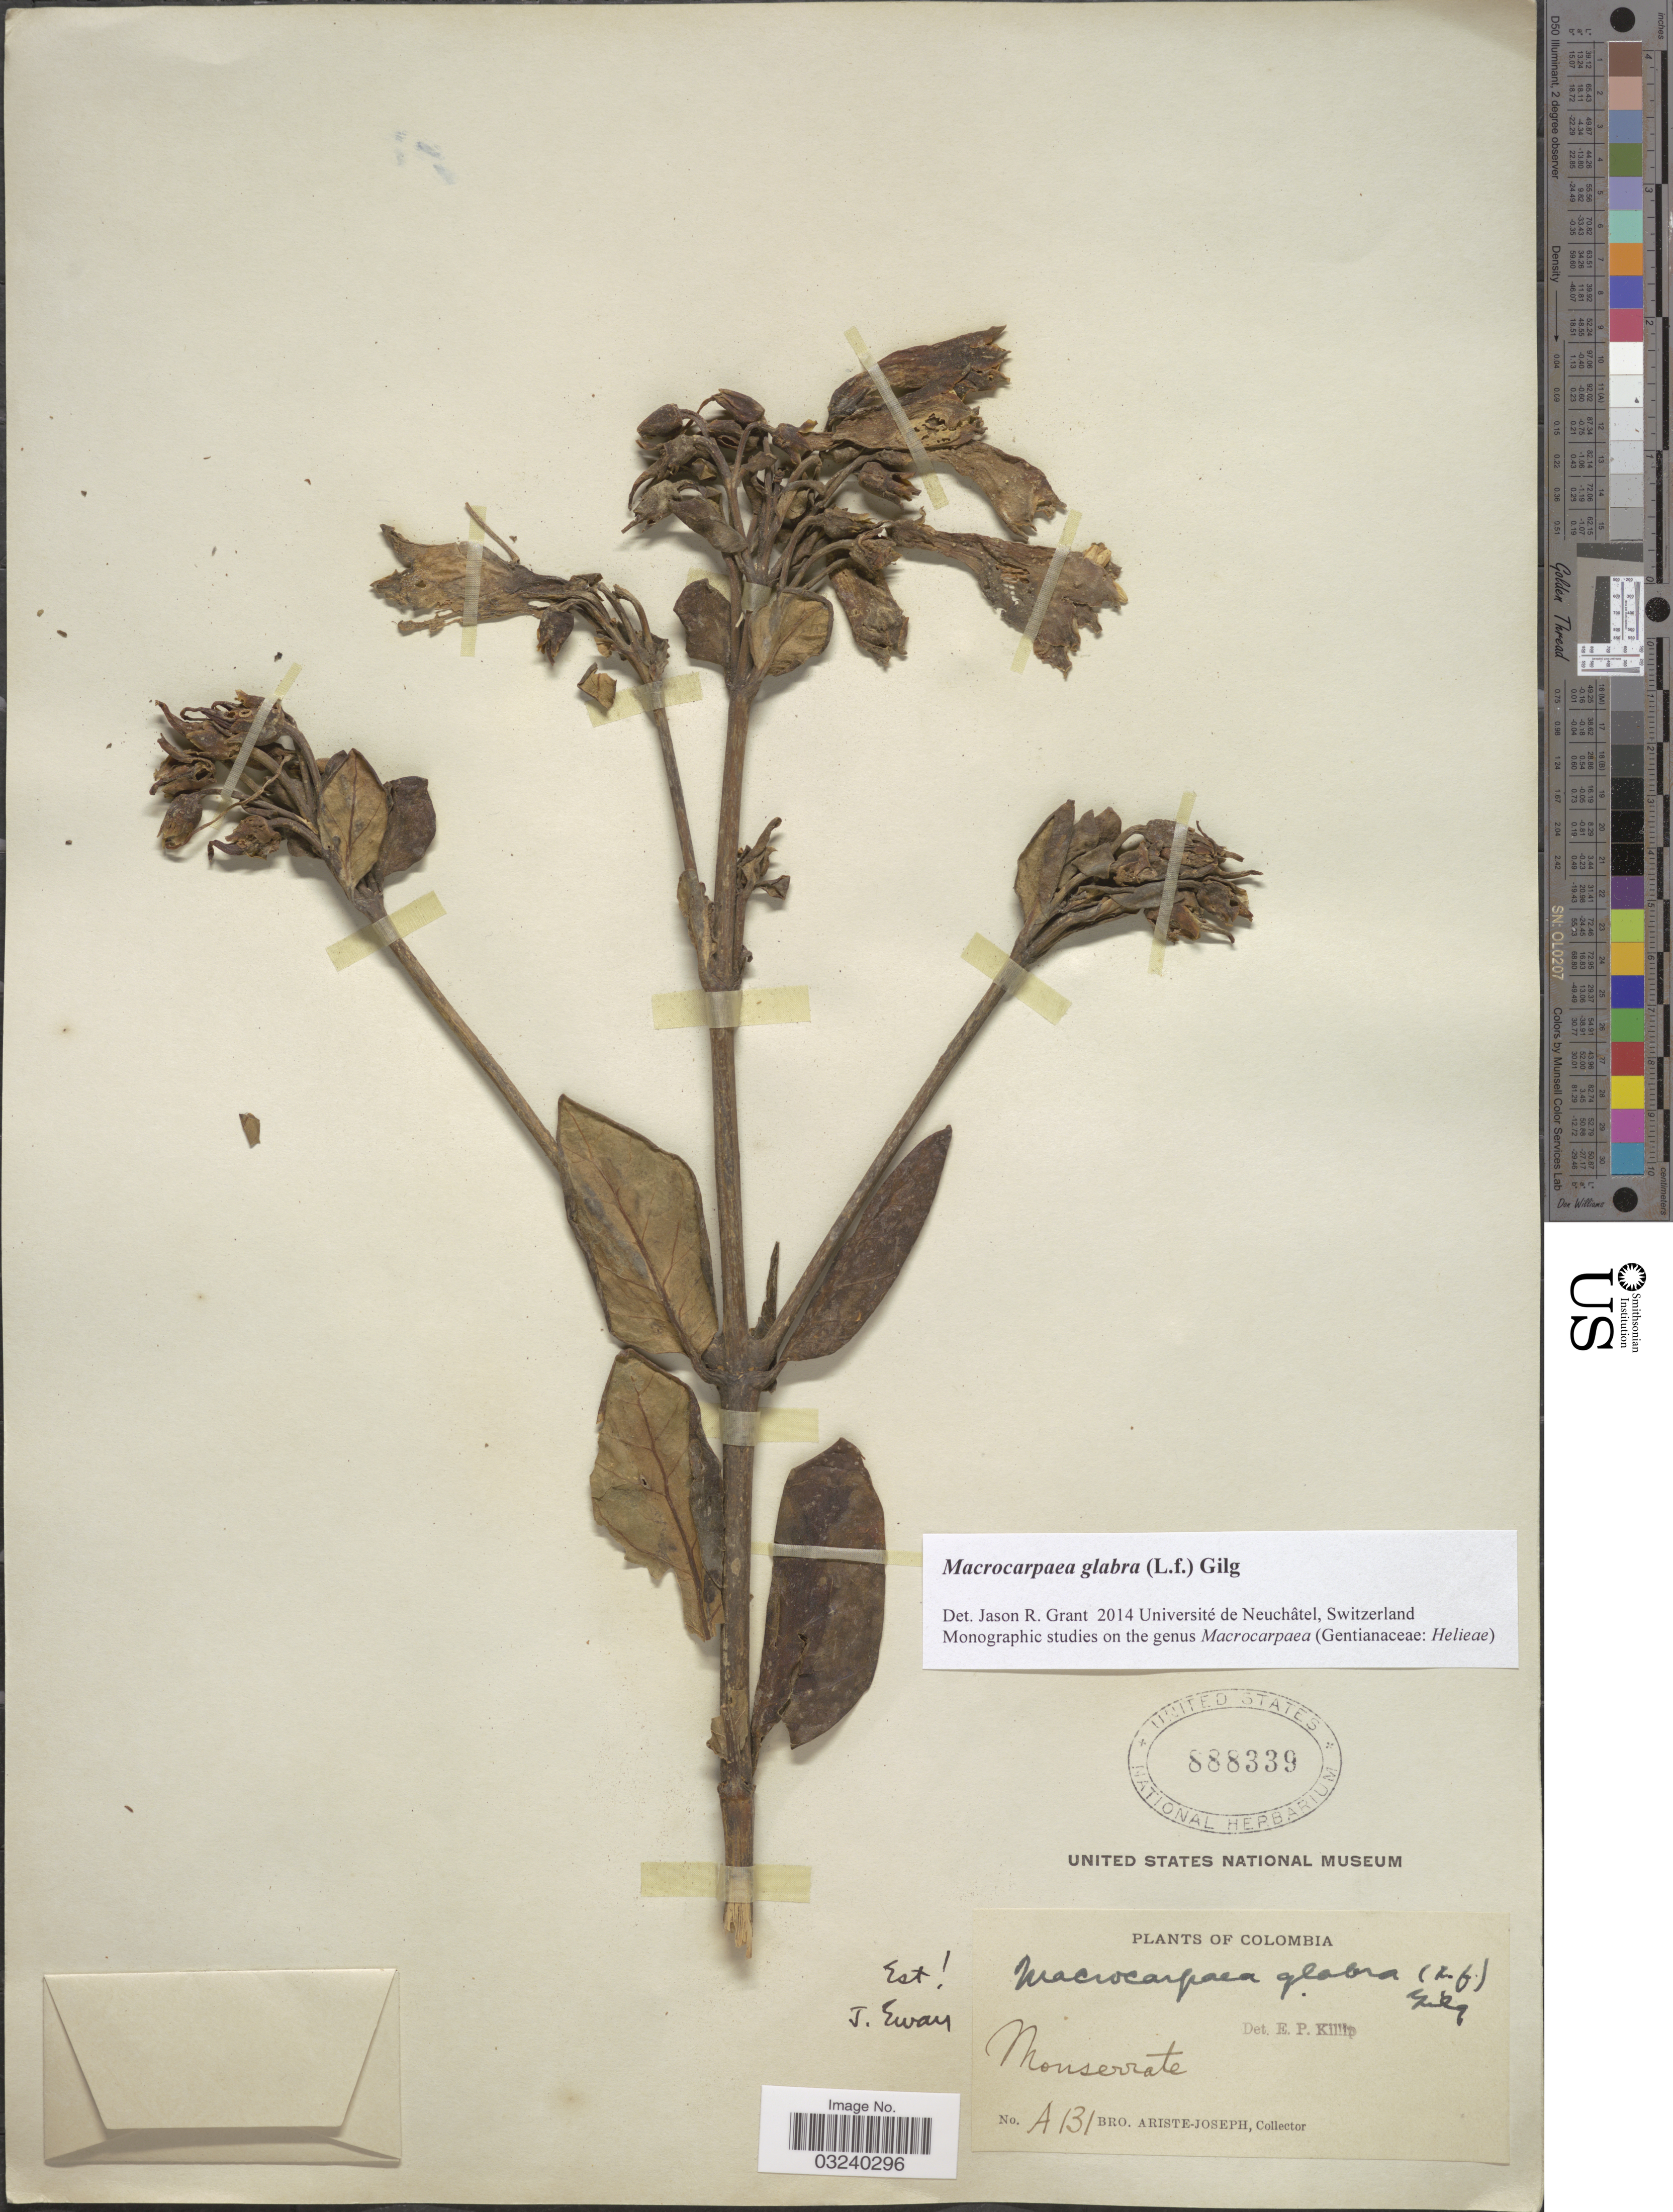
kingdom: Plantae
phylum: Tracheophyta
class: Magnoliopsida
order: Gentianales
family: Gentianaceae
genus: Macrocarpaea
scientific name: Macrocarpaea glabra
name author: (L. f.) Gilg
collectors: Bro. Ariste-Joseph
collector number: A131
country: Colombia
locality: Monserrate.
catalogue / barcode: US 888339